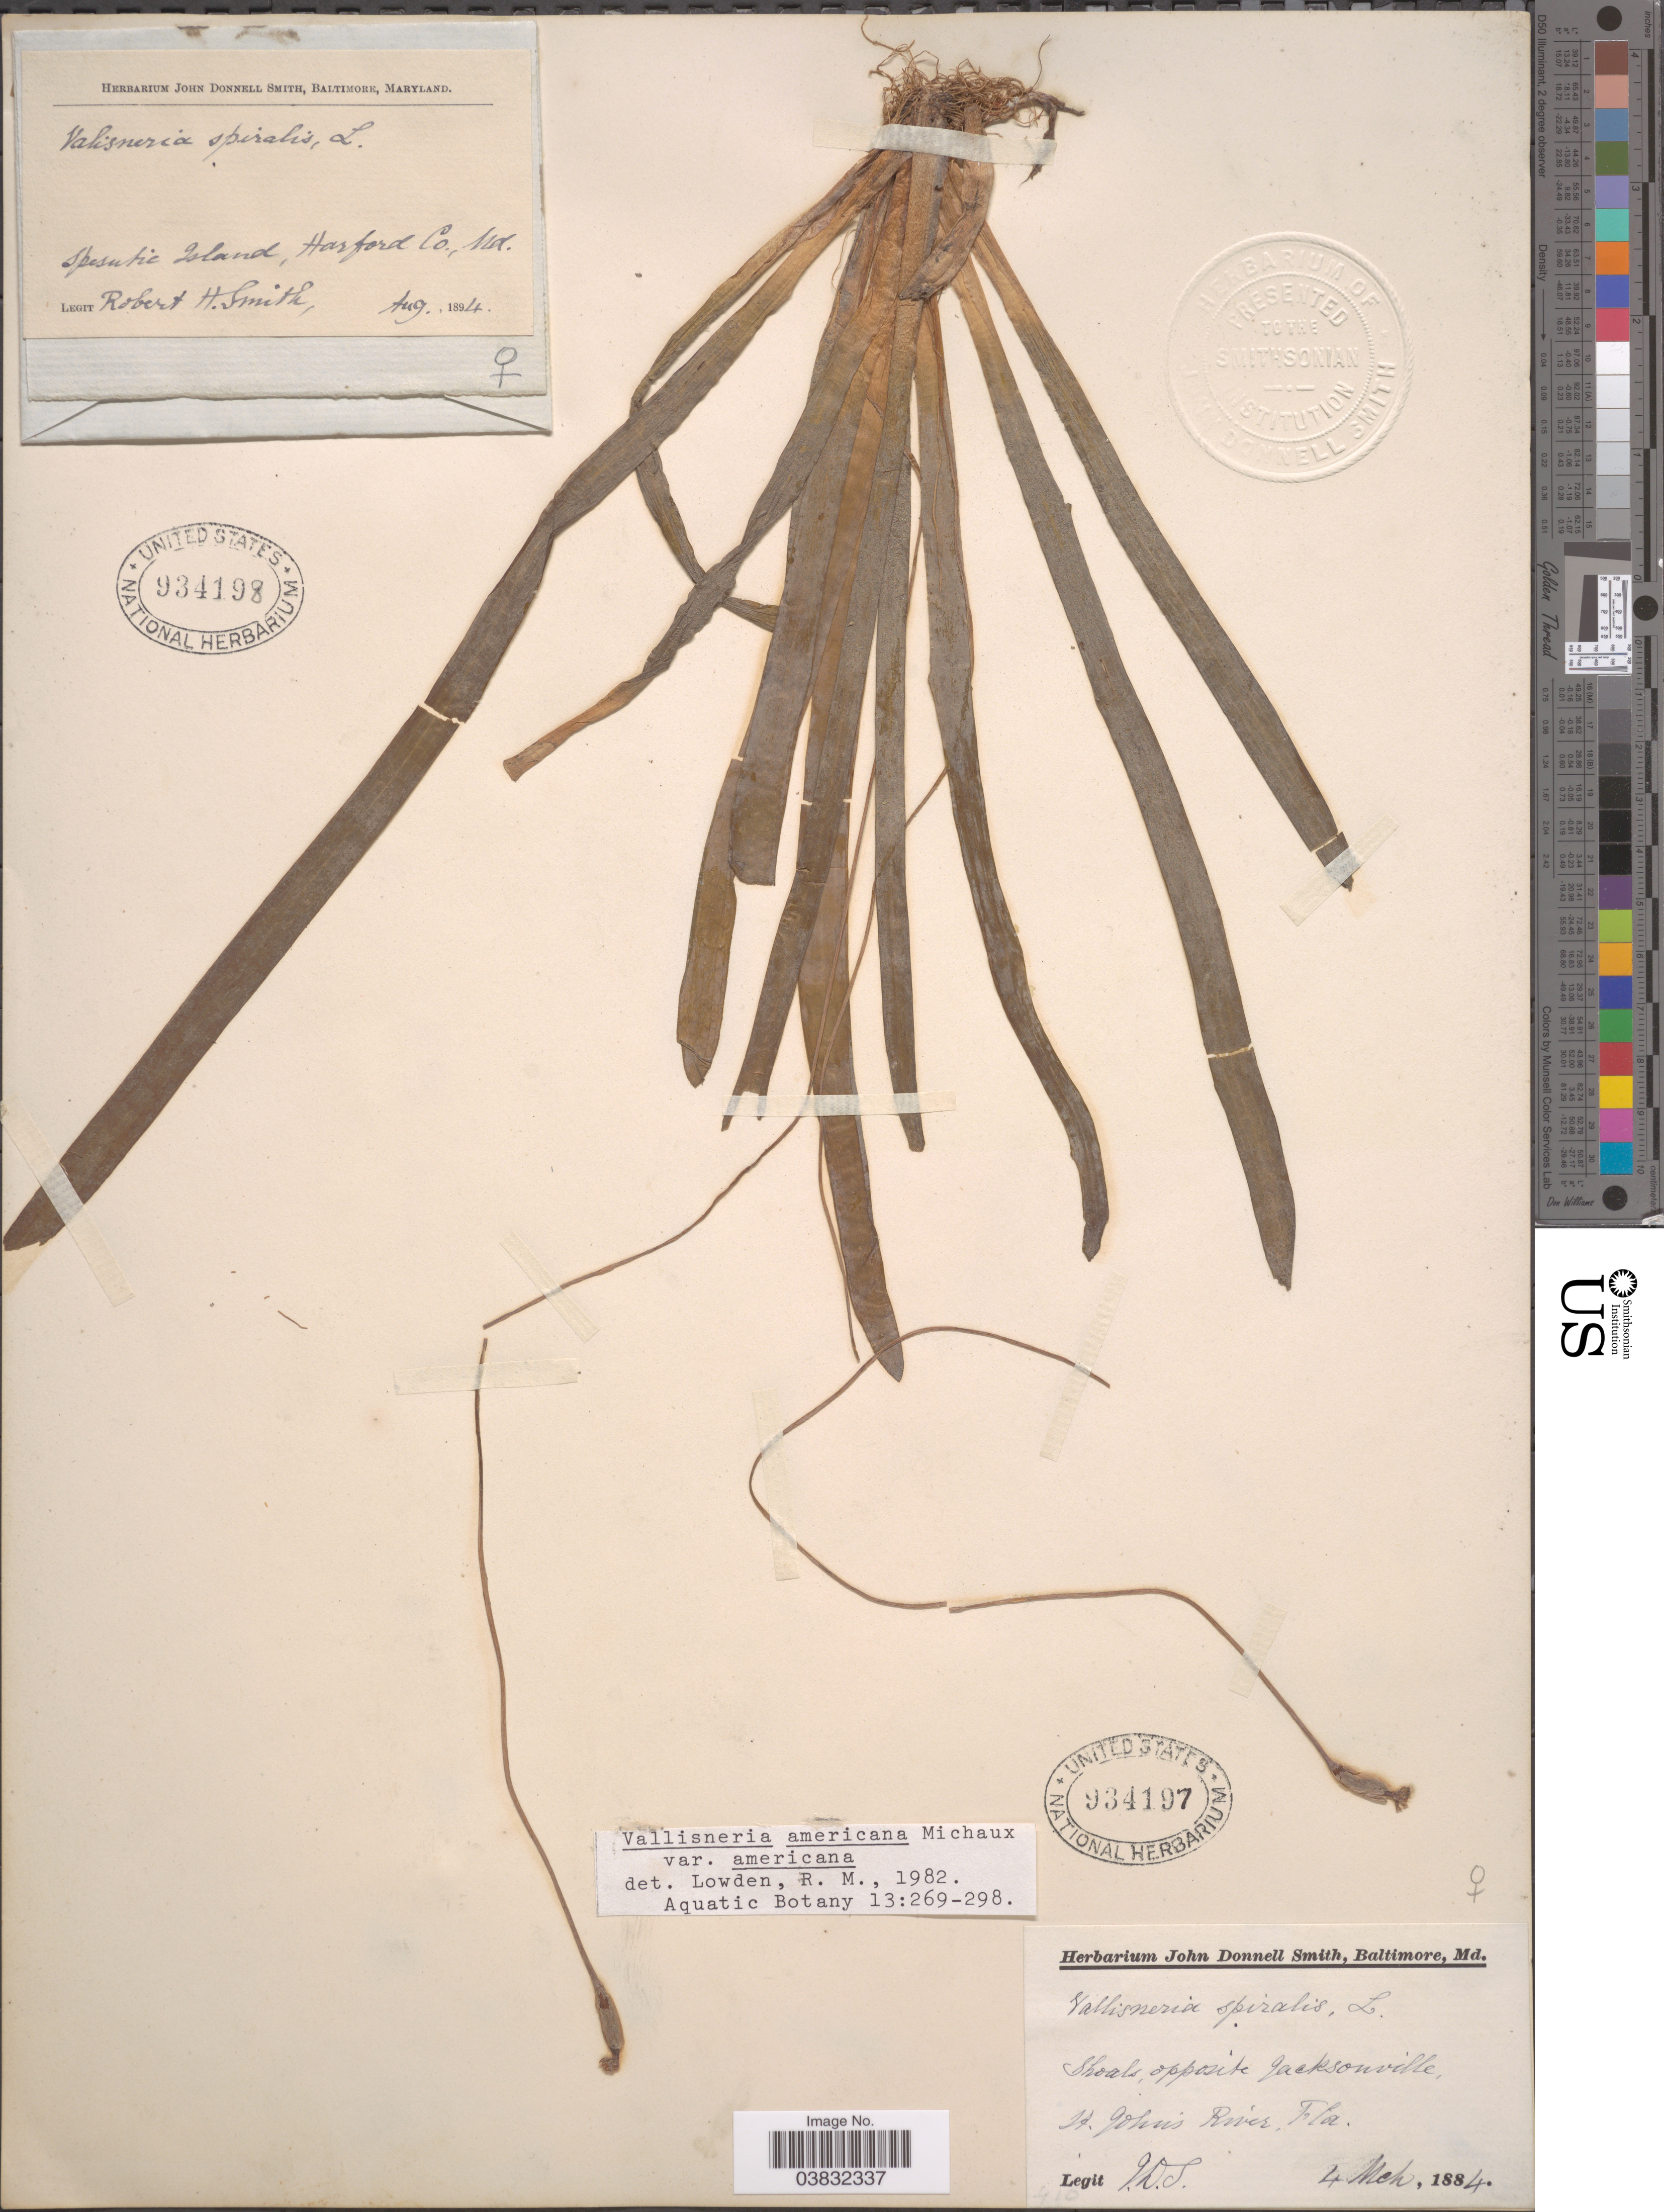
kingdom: Plantae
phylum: Tracheophyta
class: Liliopsida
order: Alismatales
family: Hydrocharitaceae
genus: Vallisneria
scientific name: Vallisneria americana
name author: Michx.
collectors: R. H. Smith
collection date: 1894-08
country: United States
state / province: Maryland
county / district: Harford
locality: Spesutie Island, Harford Co.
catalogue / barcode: US 934198-2